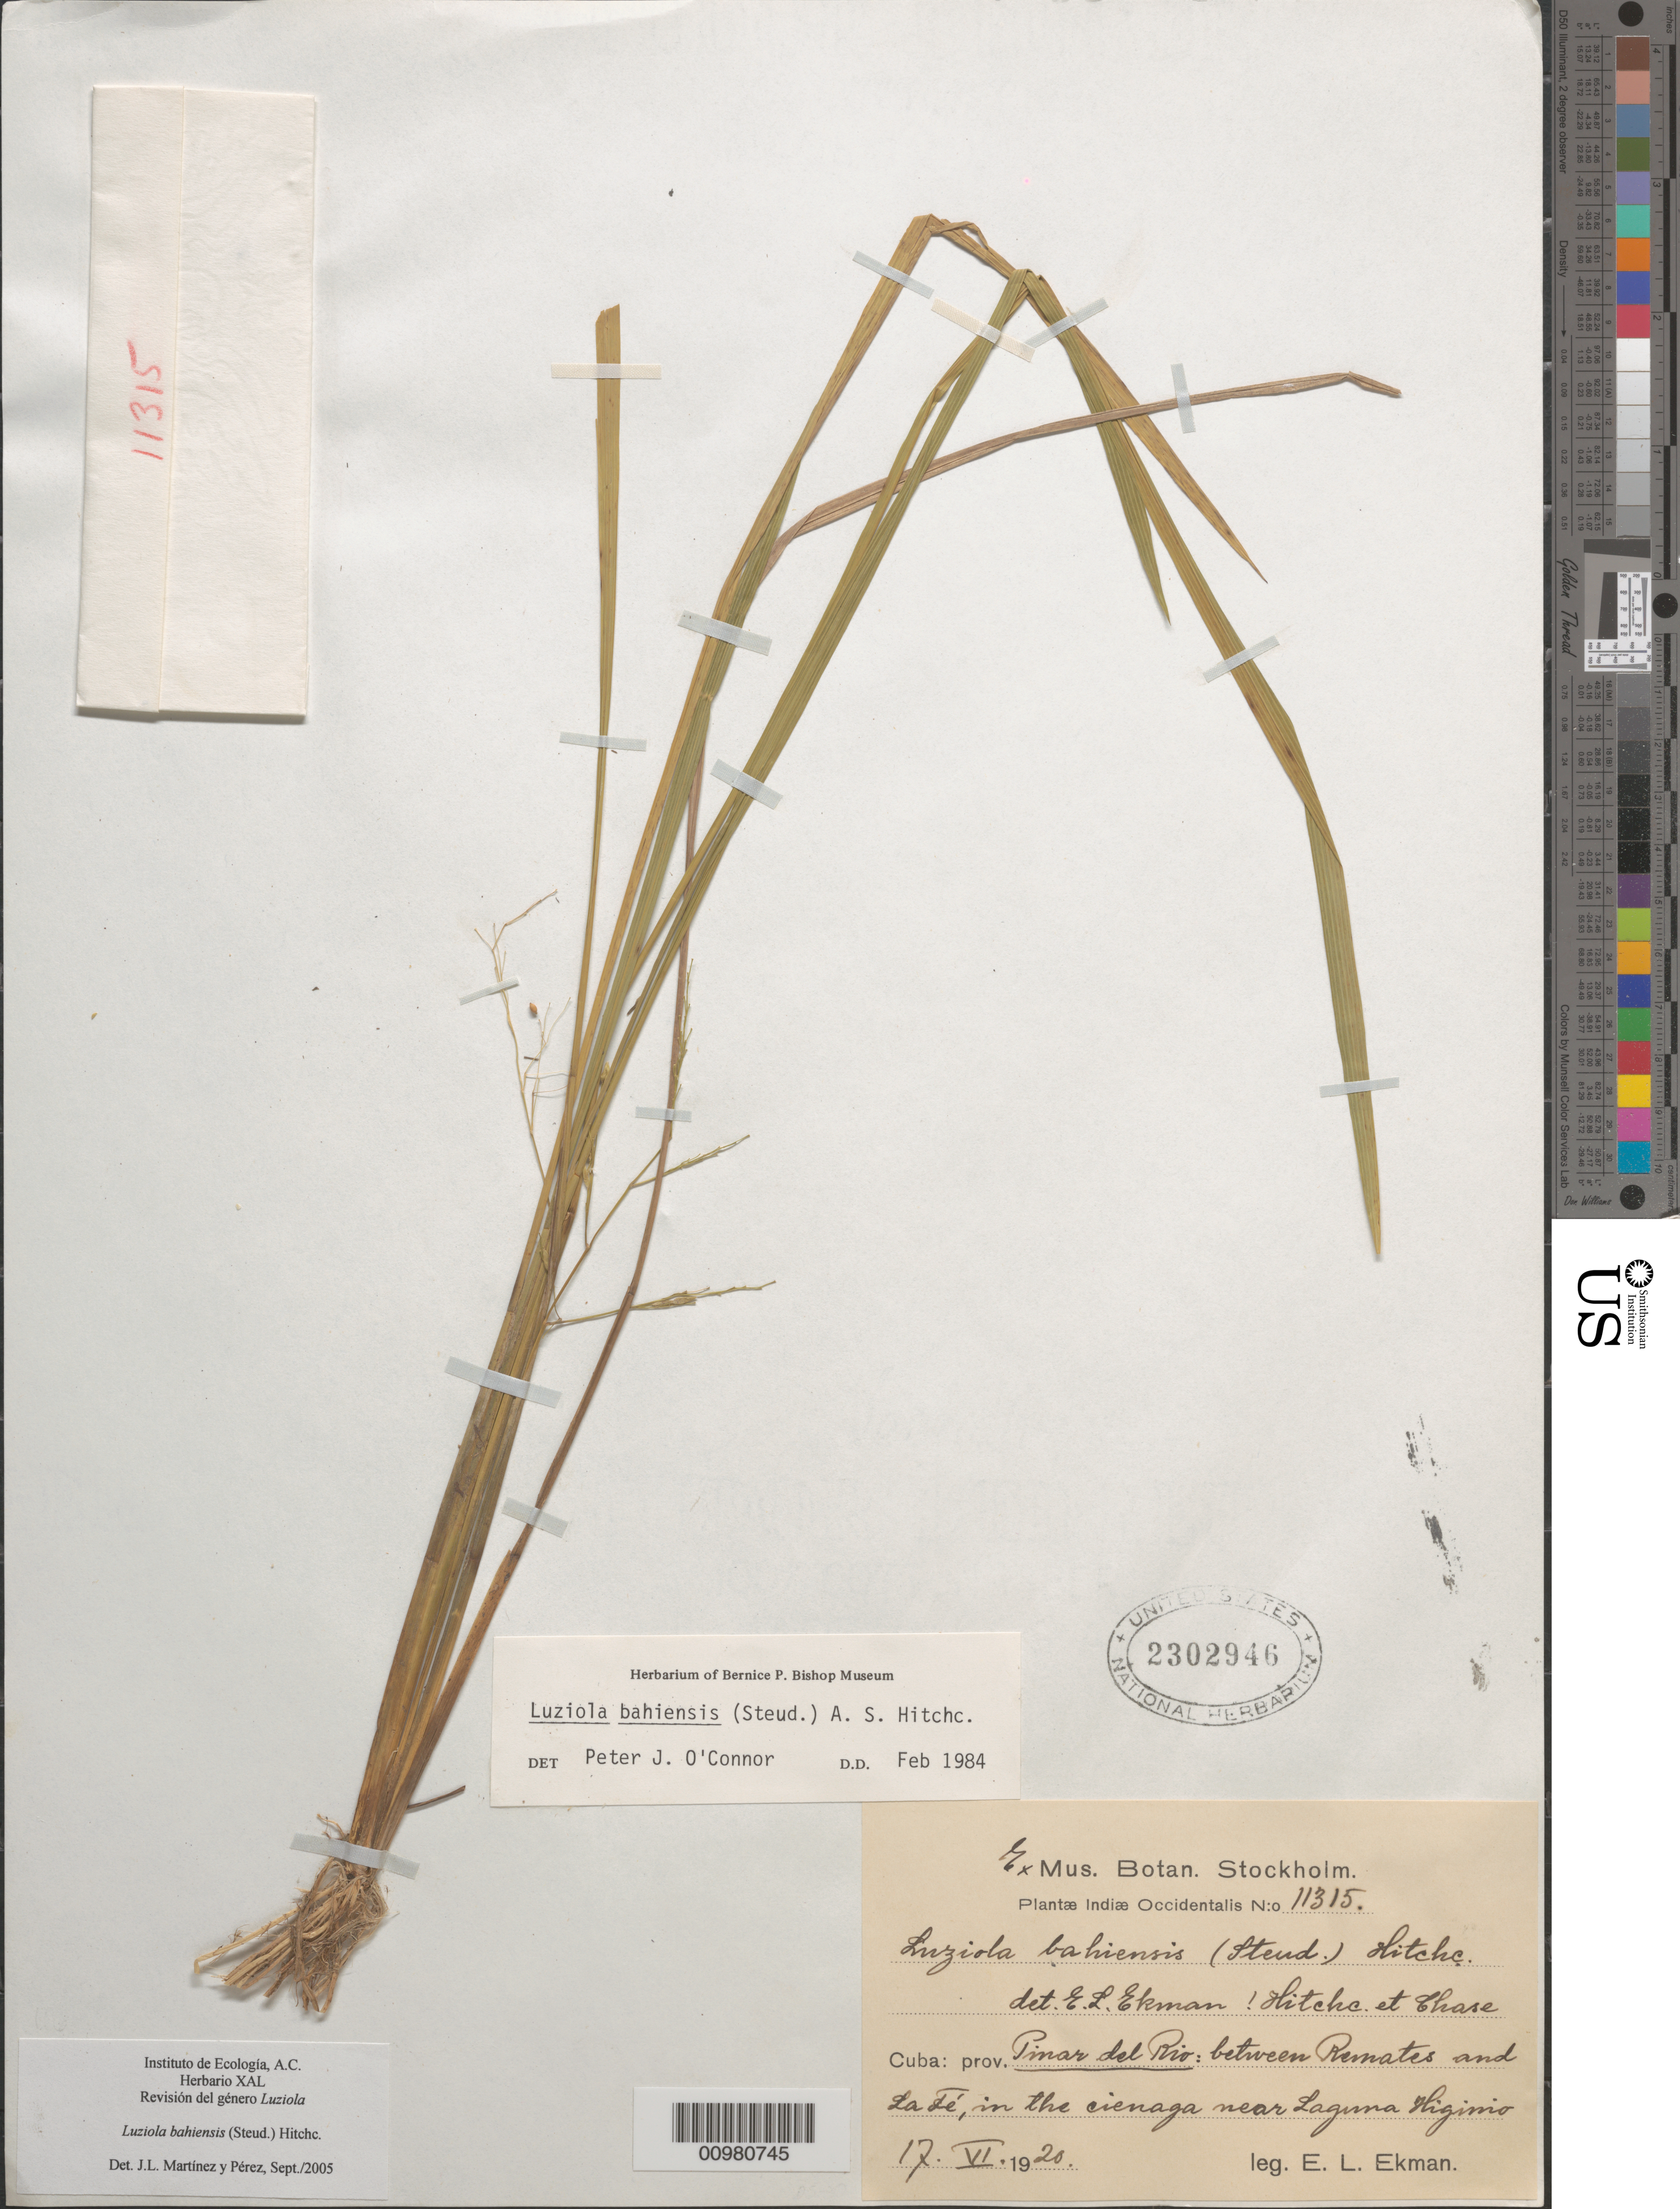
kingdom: Plantae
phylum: Tracheophyta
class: Liliopsida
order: Poales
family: Poaceae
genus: Luziola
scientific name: Luziola bahiensis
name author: (Steud.) Hitchc.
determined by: Martinez Perez, J. L.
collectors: E. L. Ekman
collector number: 11315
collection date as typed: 17 Jun 1920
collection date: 1920-06-17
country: Cuba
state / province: Pinar del Rio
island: Cuba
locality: between Remates and La Fé, near Laguna Higimio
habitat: in the cienaga.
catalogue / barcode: US 2302946